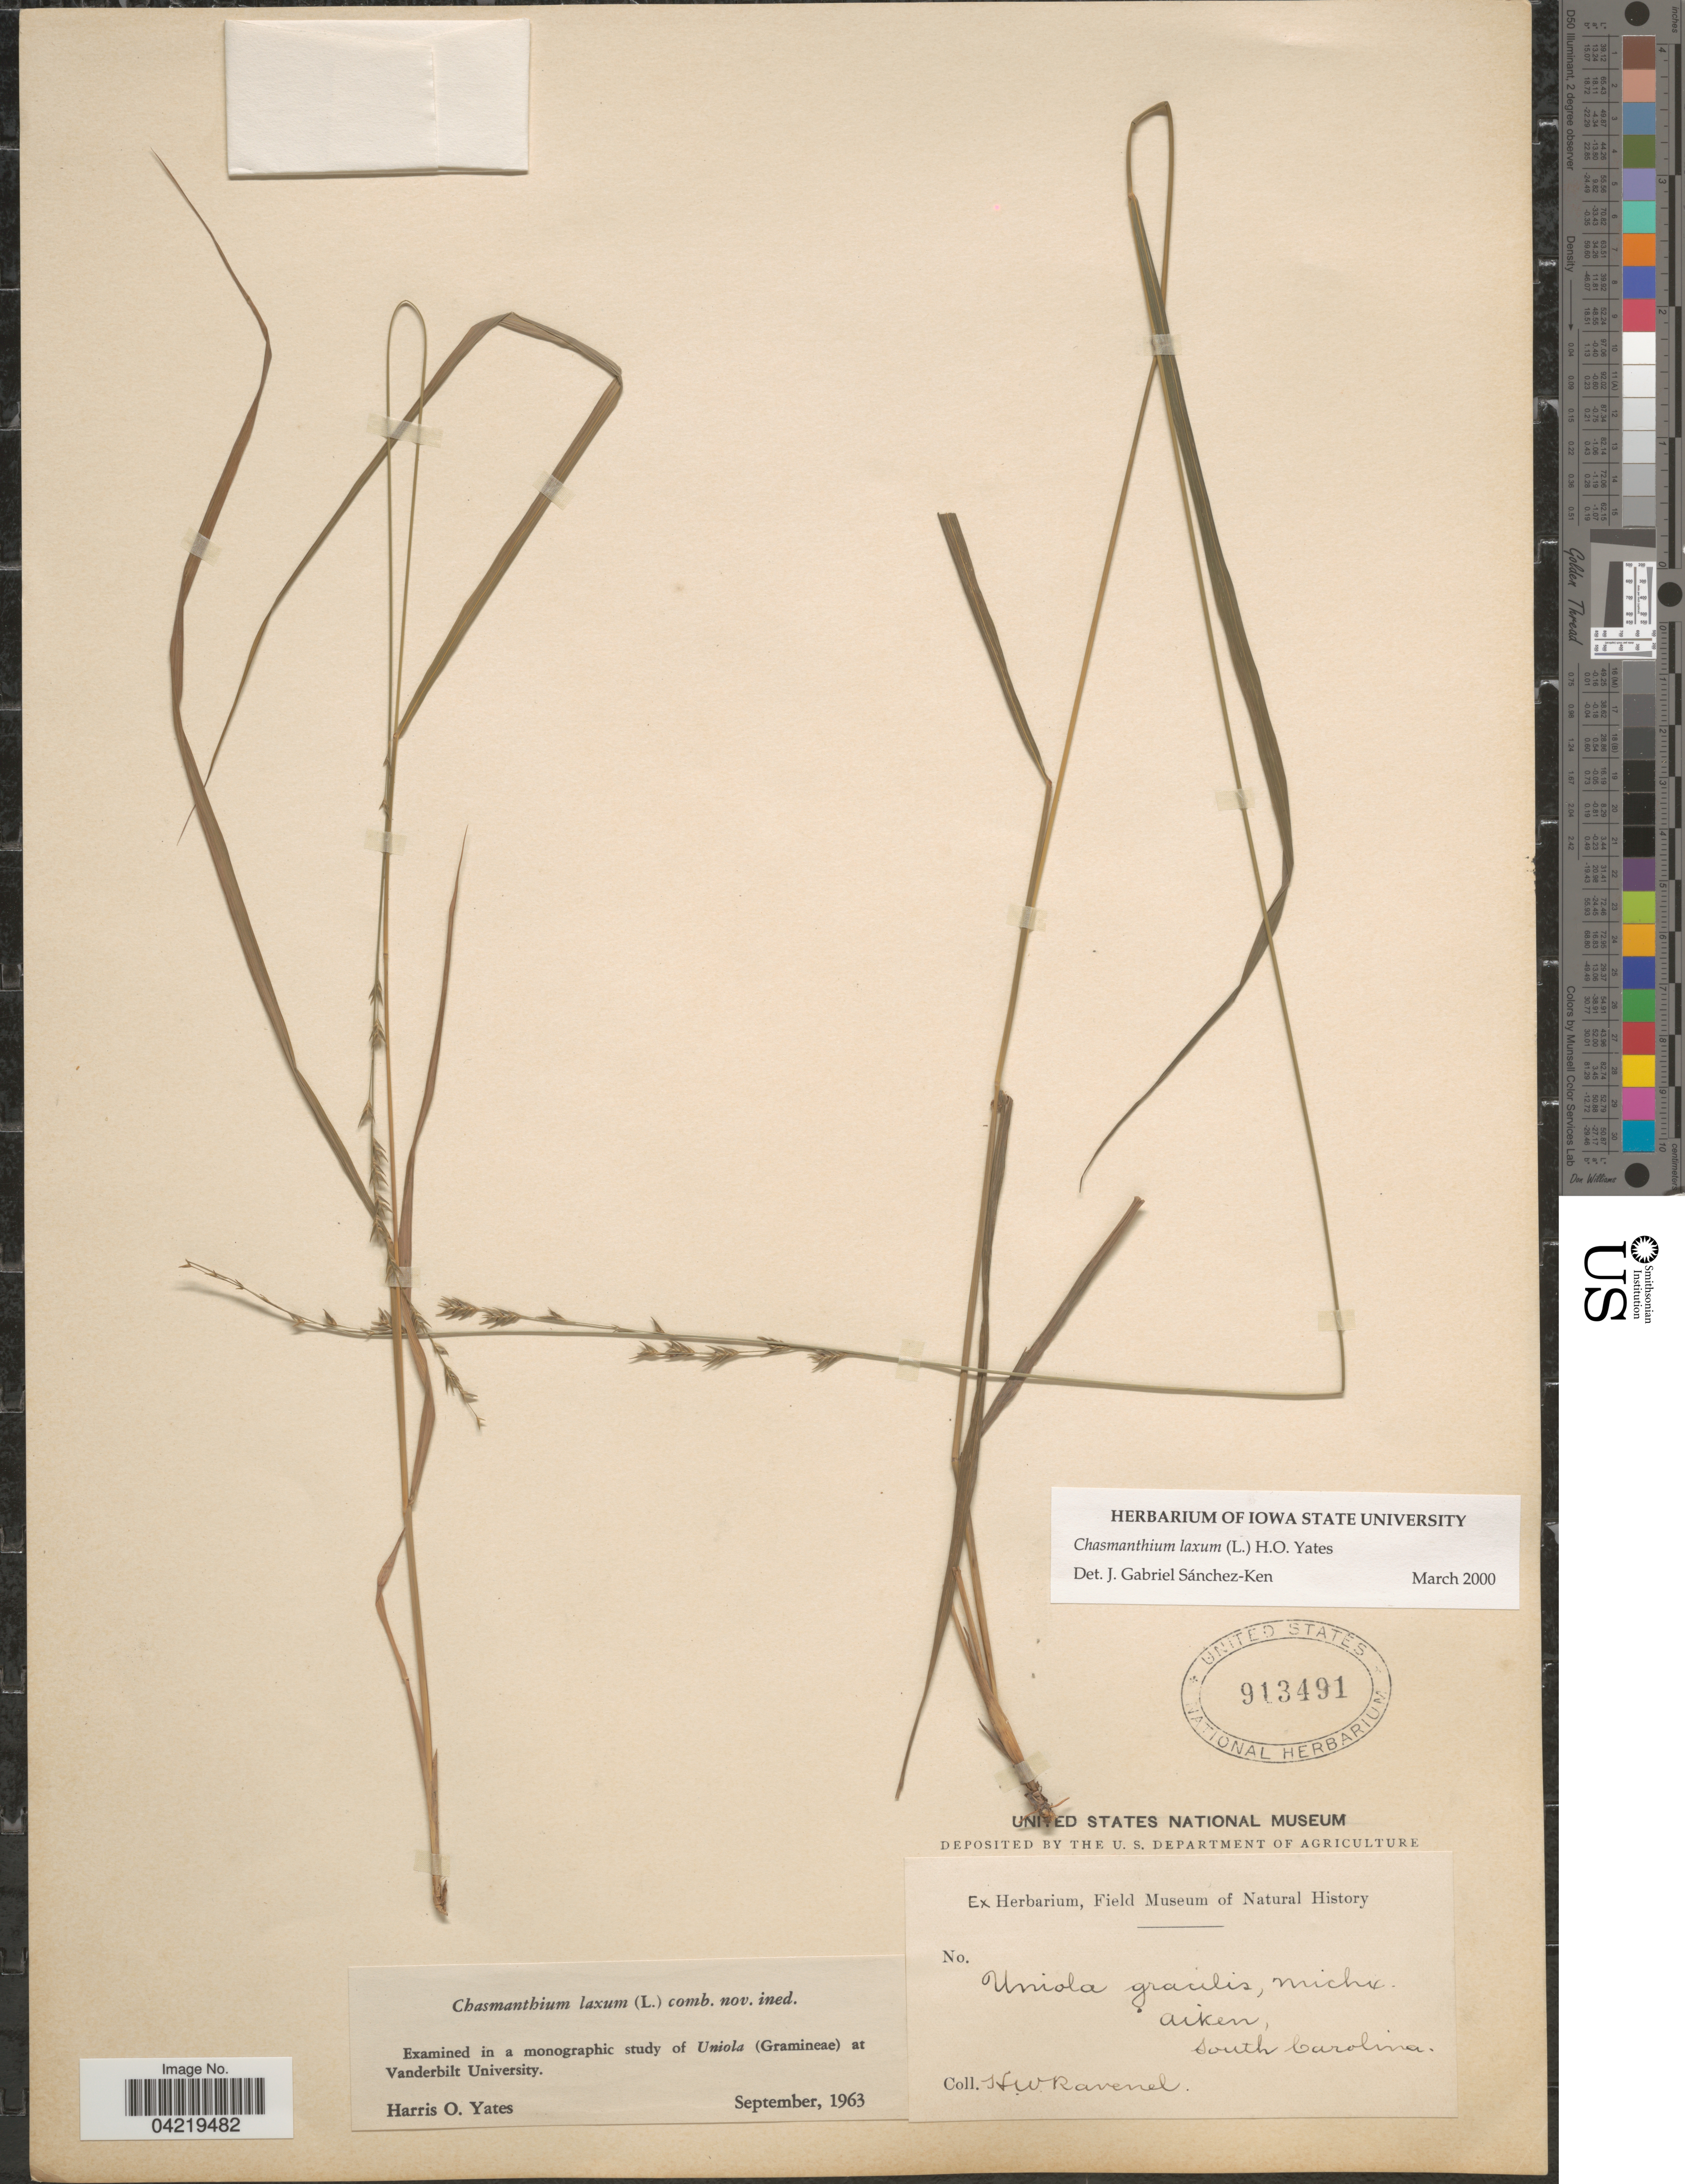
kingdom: Plantae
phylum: Tracheophyta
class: Liliopsida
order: Poales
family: Poaceae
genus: Chasmanthium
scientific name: Chasmanthium laxum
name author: (L.) H.O. Yates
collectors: H. Ravenel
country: United States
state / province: South Carolina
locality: Aiken.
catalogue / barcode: US 913491